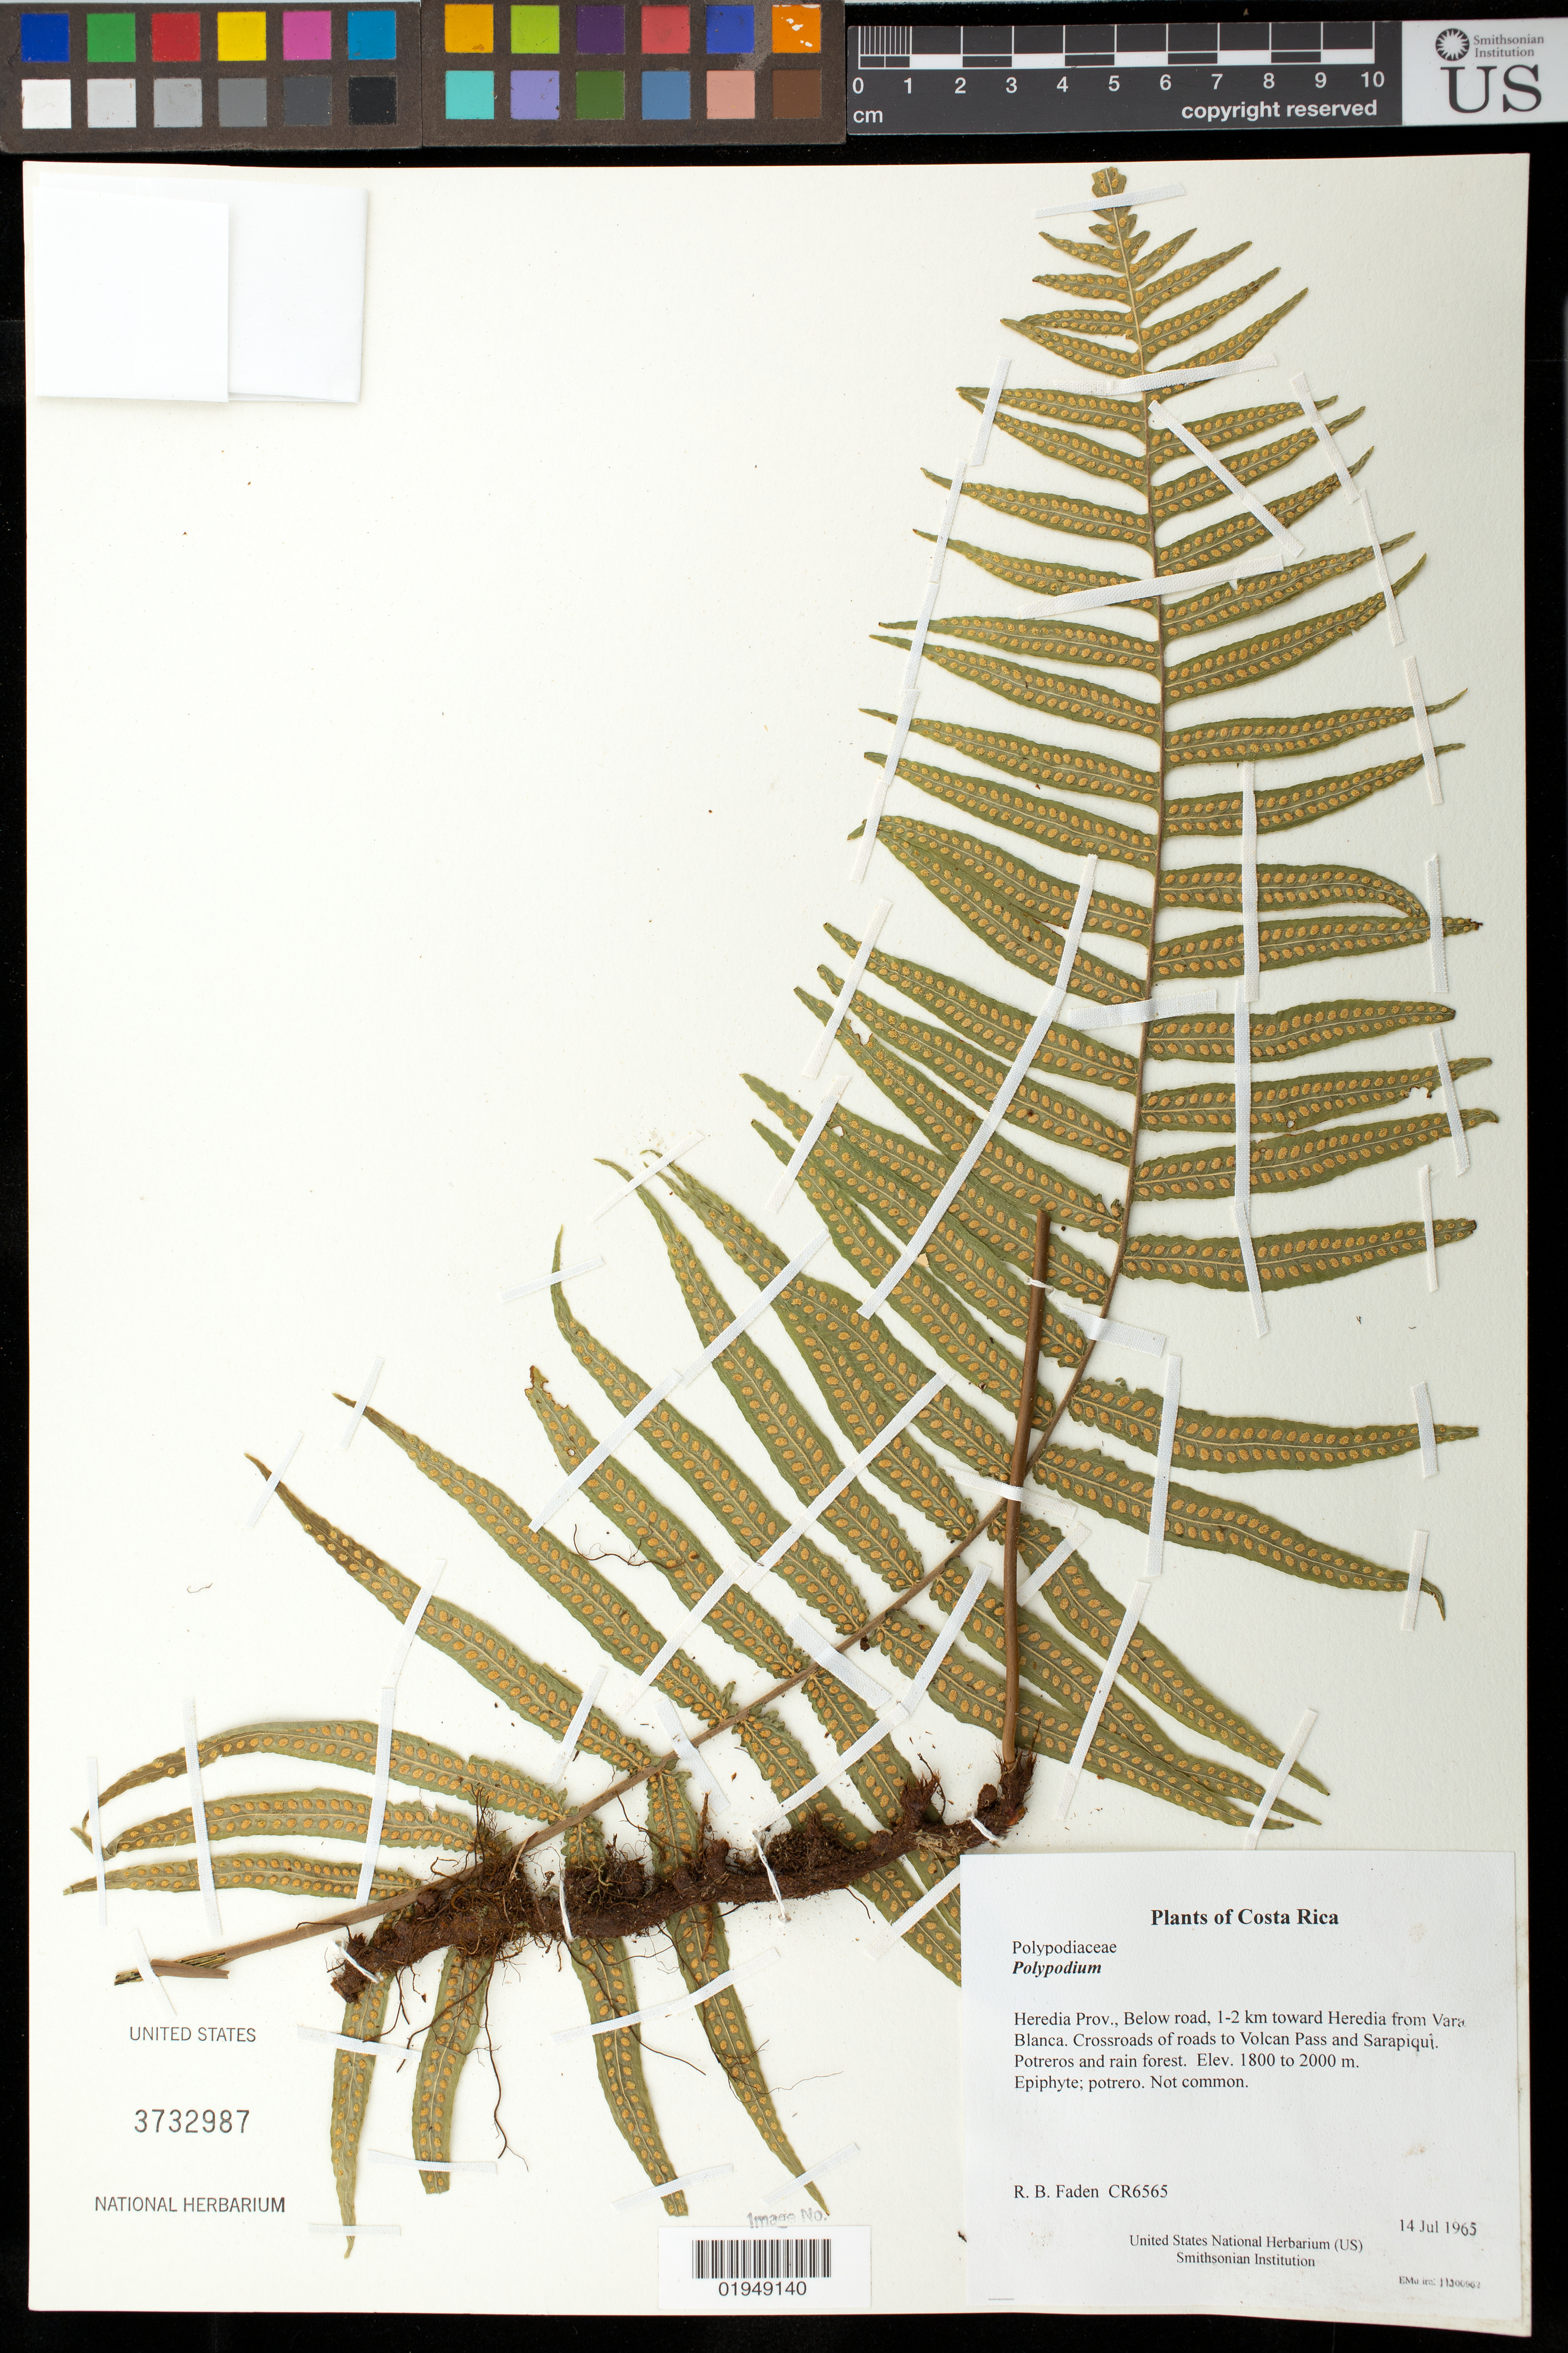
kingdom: Plantae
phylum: Tracheophyta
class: Polypodiopsida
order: Polypodiales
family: Polypodiaceae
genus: Polypodium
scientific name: Polypodium sp.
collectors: R. B. Faden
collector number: CR6565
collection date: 1965-07-14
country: Costa Rica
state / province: Heredia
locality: Below road, 1-2 km toward Heredia from Vara Blanca. Crossroads of roads to Volcan Pass and Sarapiquí. Potreros and rain forest.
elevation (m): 1800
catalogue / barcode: US 3732987